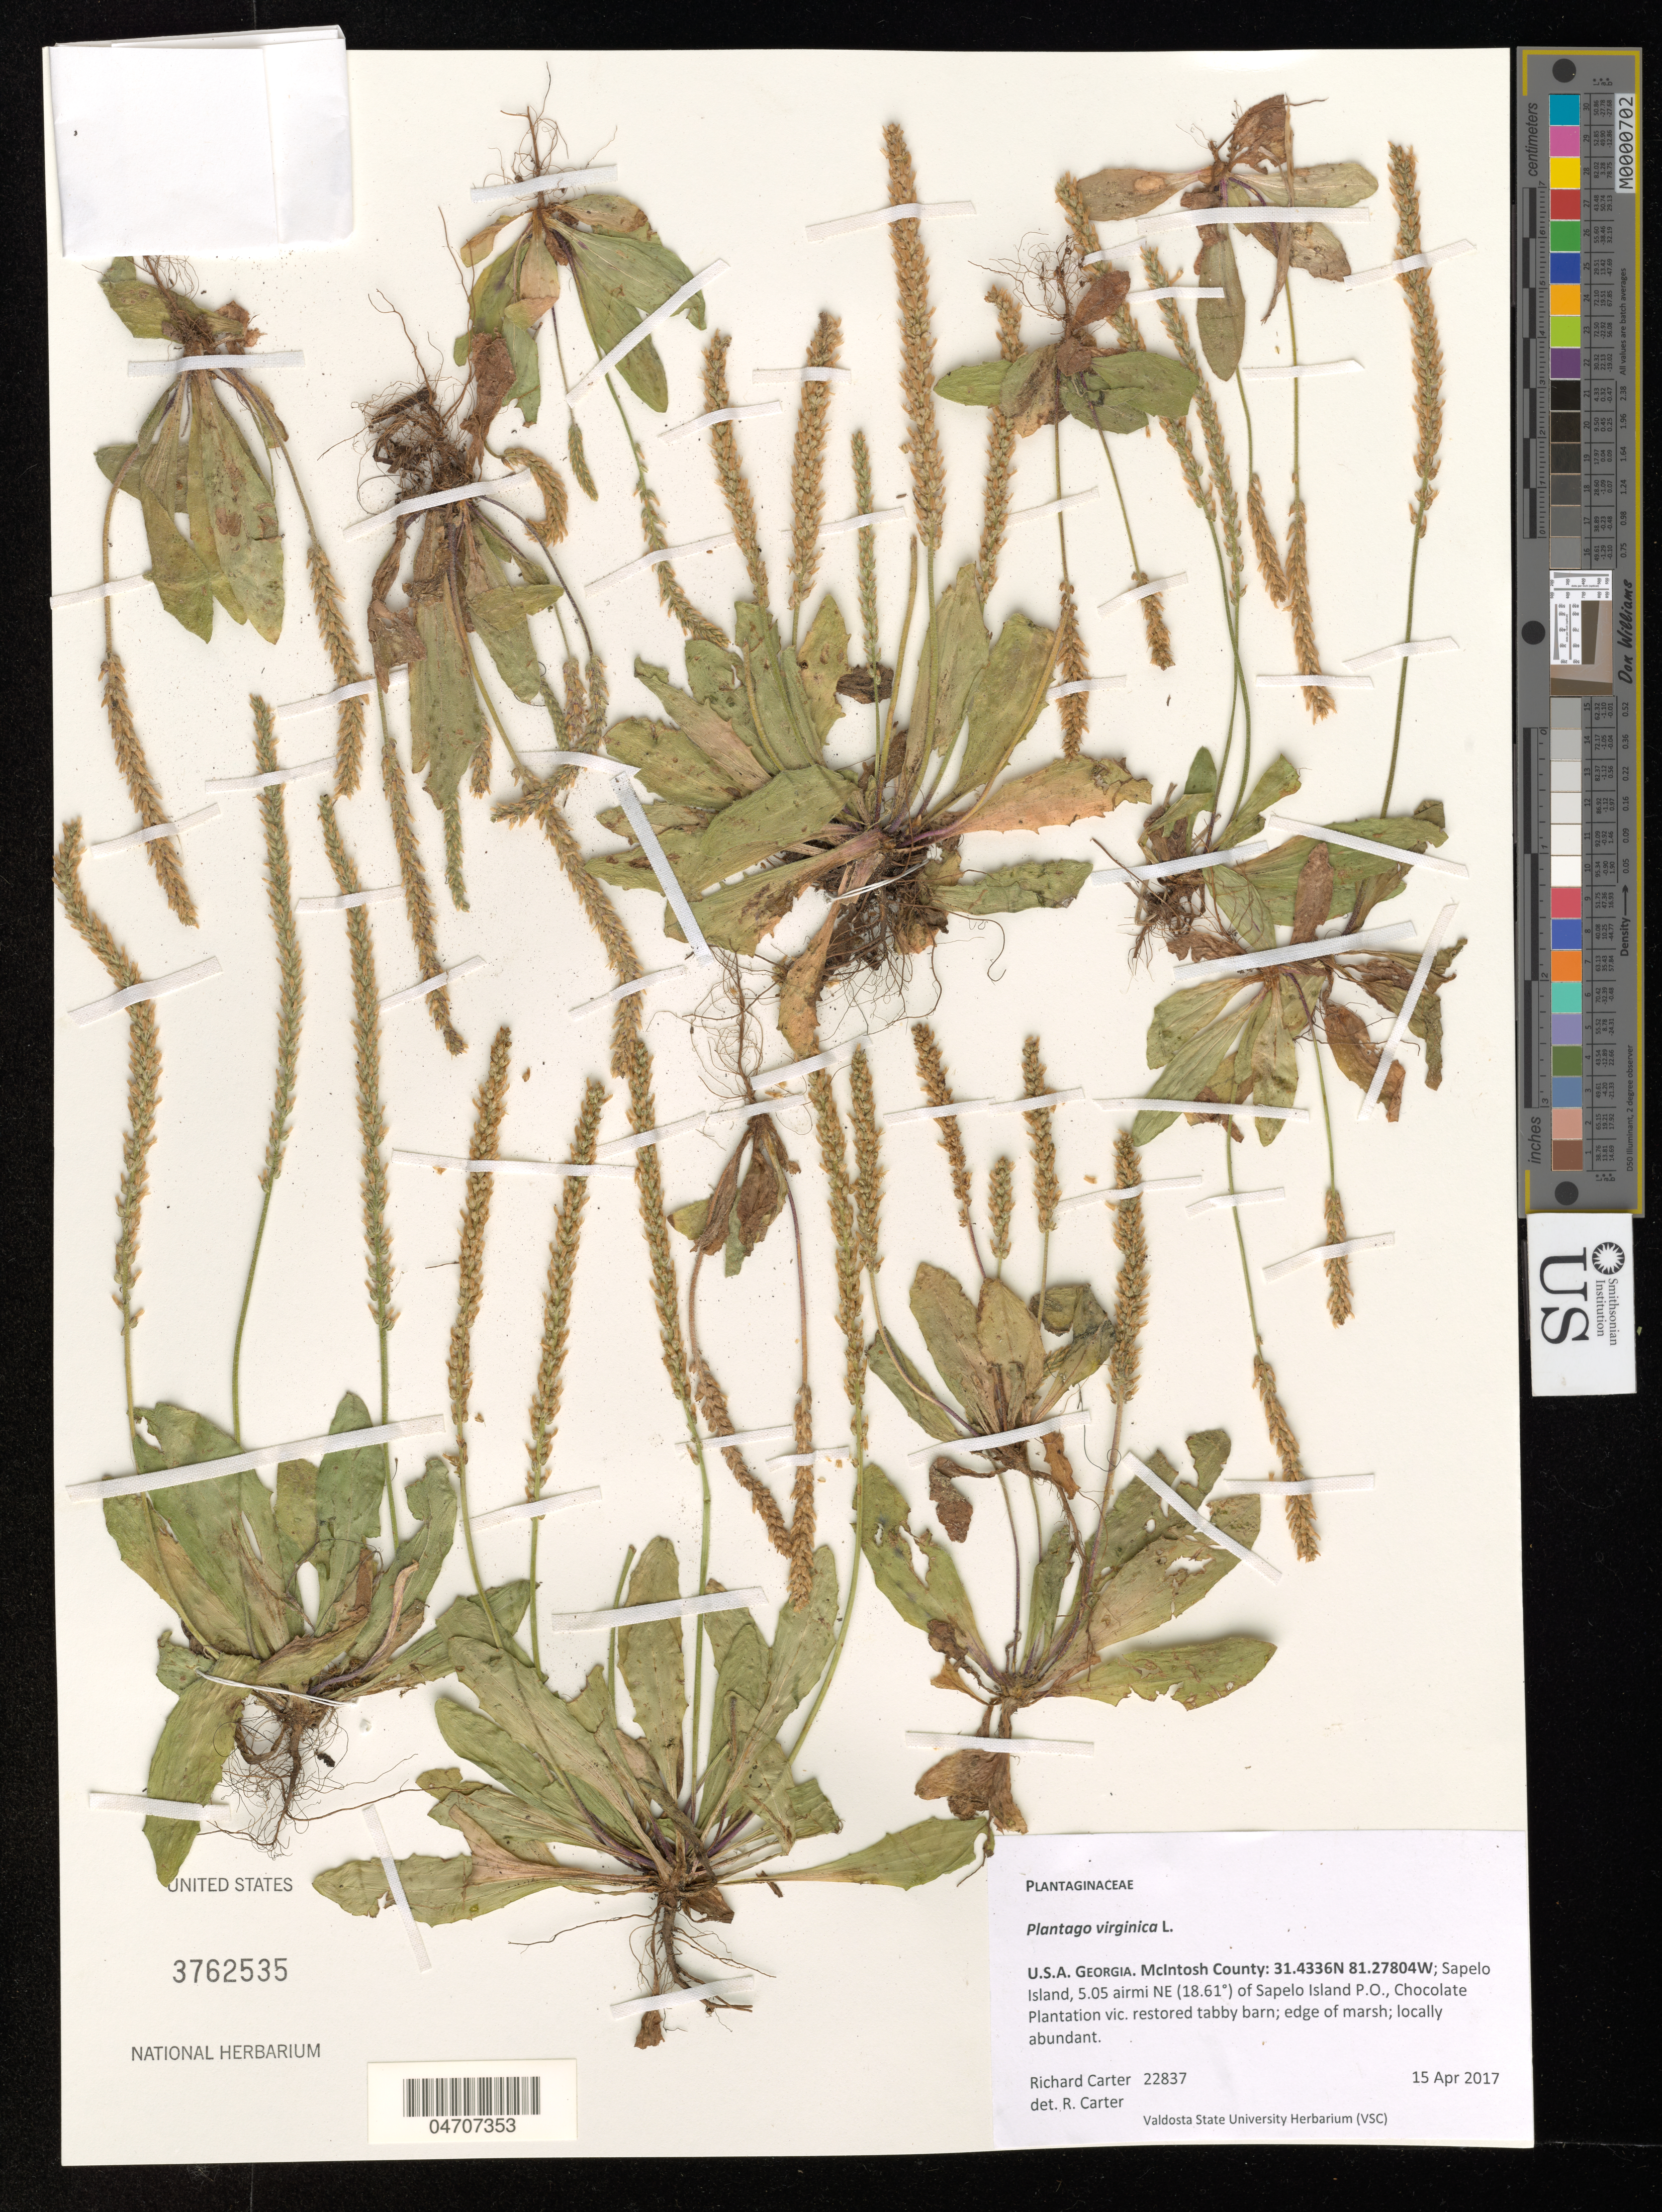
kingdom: Plantae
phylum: Tracheophyta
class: Magnoliopsida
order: Lamiales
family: Plantaginaceae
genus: Plantago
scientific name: Plantago virginica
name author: L.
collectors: R. Carter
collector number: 22837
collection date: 2017-04-15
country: United States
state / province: Georgia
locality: McIntosh County: Sapelo Island, 5.05 airmi NE (18.61º) of Sapelo Island P.O., Chocolate Plantation vic. restored tabby barn; edge of marsh.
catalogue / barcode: US 3762535